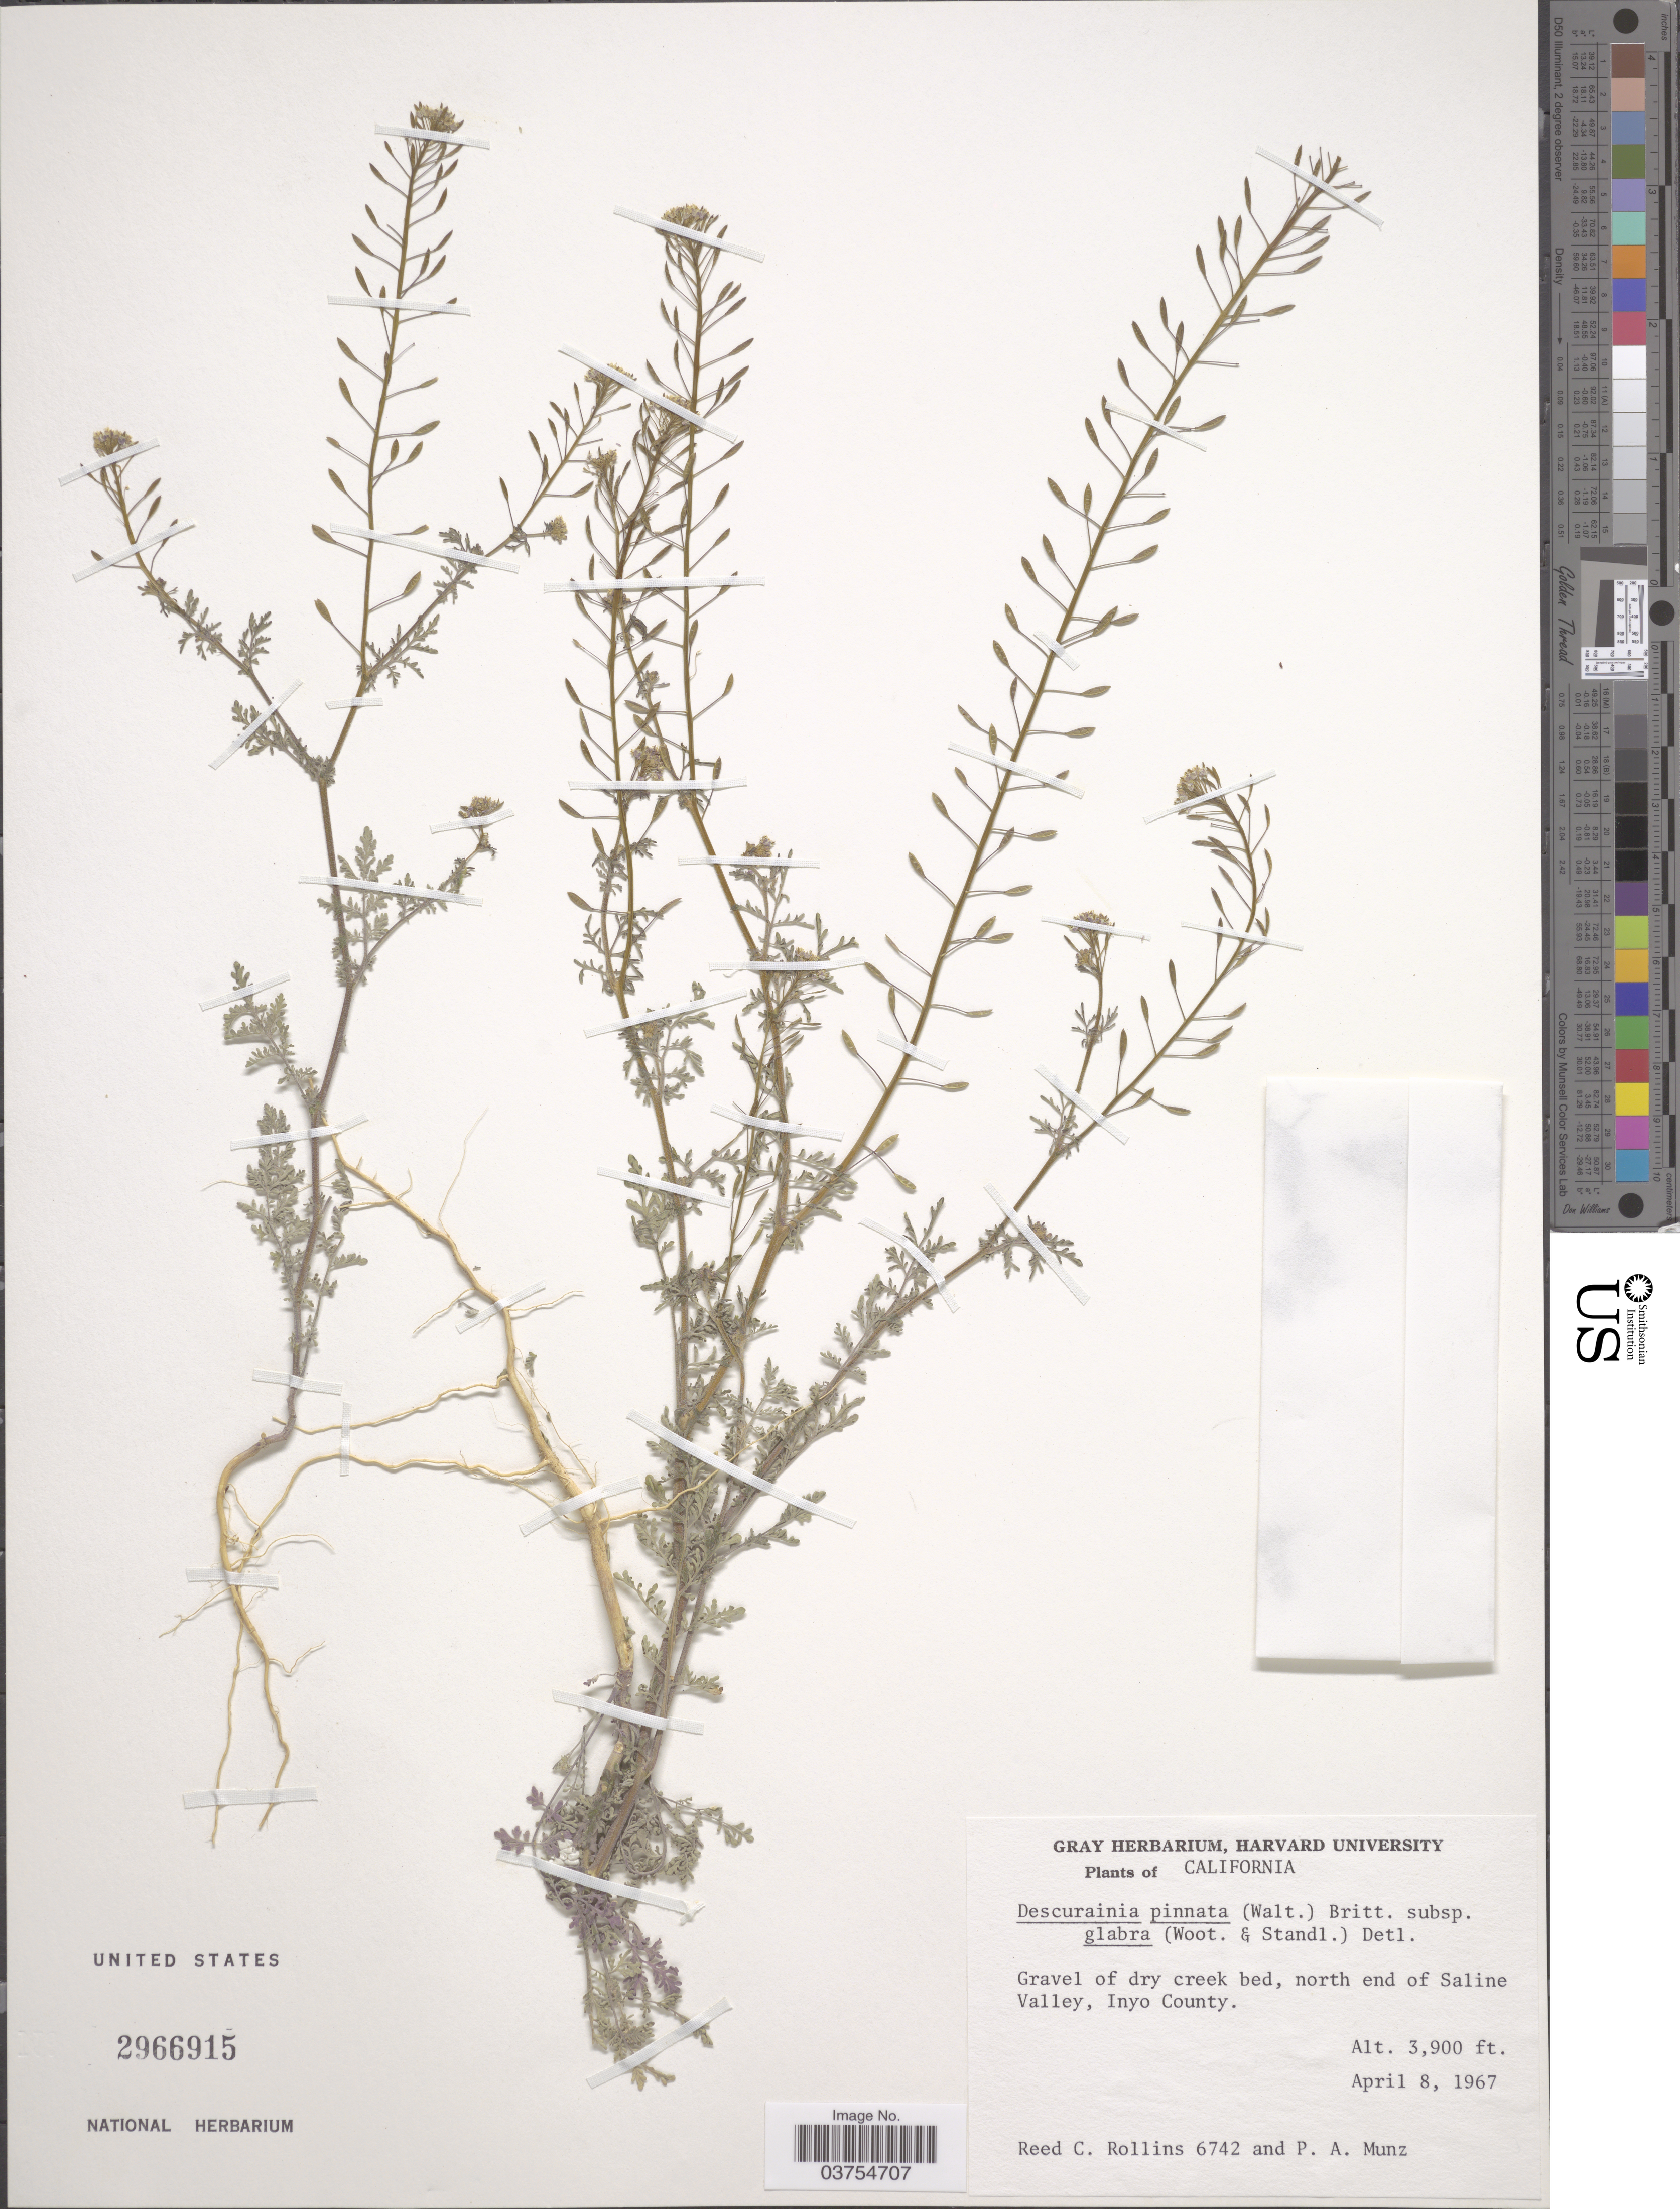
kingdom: Plantae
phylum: Tracheophyta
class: Magnoliopsida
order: Brassicales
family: Brassicaceae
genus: Descurainia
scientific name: Descurainia pinnata subsp. glabra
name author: (Wooton & Standl.) Detling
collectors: R. C. Rollins & P. A. Munz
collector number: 6742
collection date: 1967-04-08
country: United States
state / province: California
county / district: Inyo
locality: Gravel of dry creek bed, north end of Saline Valley, Inyo County.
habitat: gravel of dry creek bed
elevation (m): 1189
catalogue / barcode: US 2966915